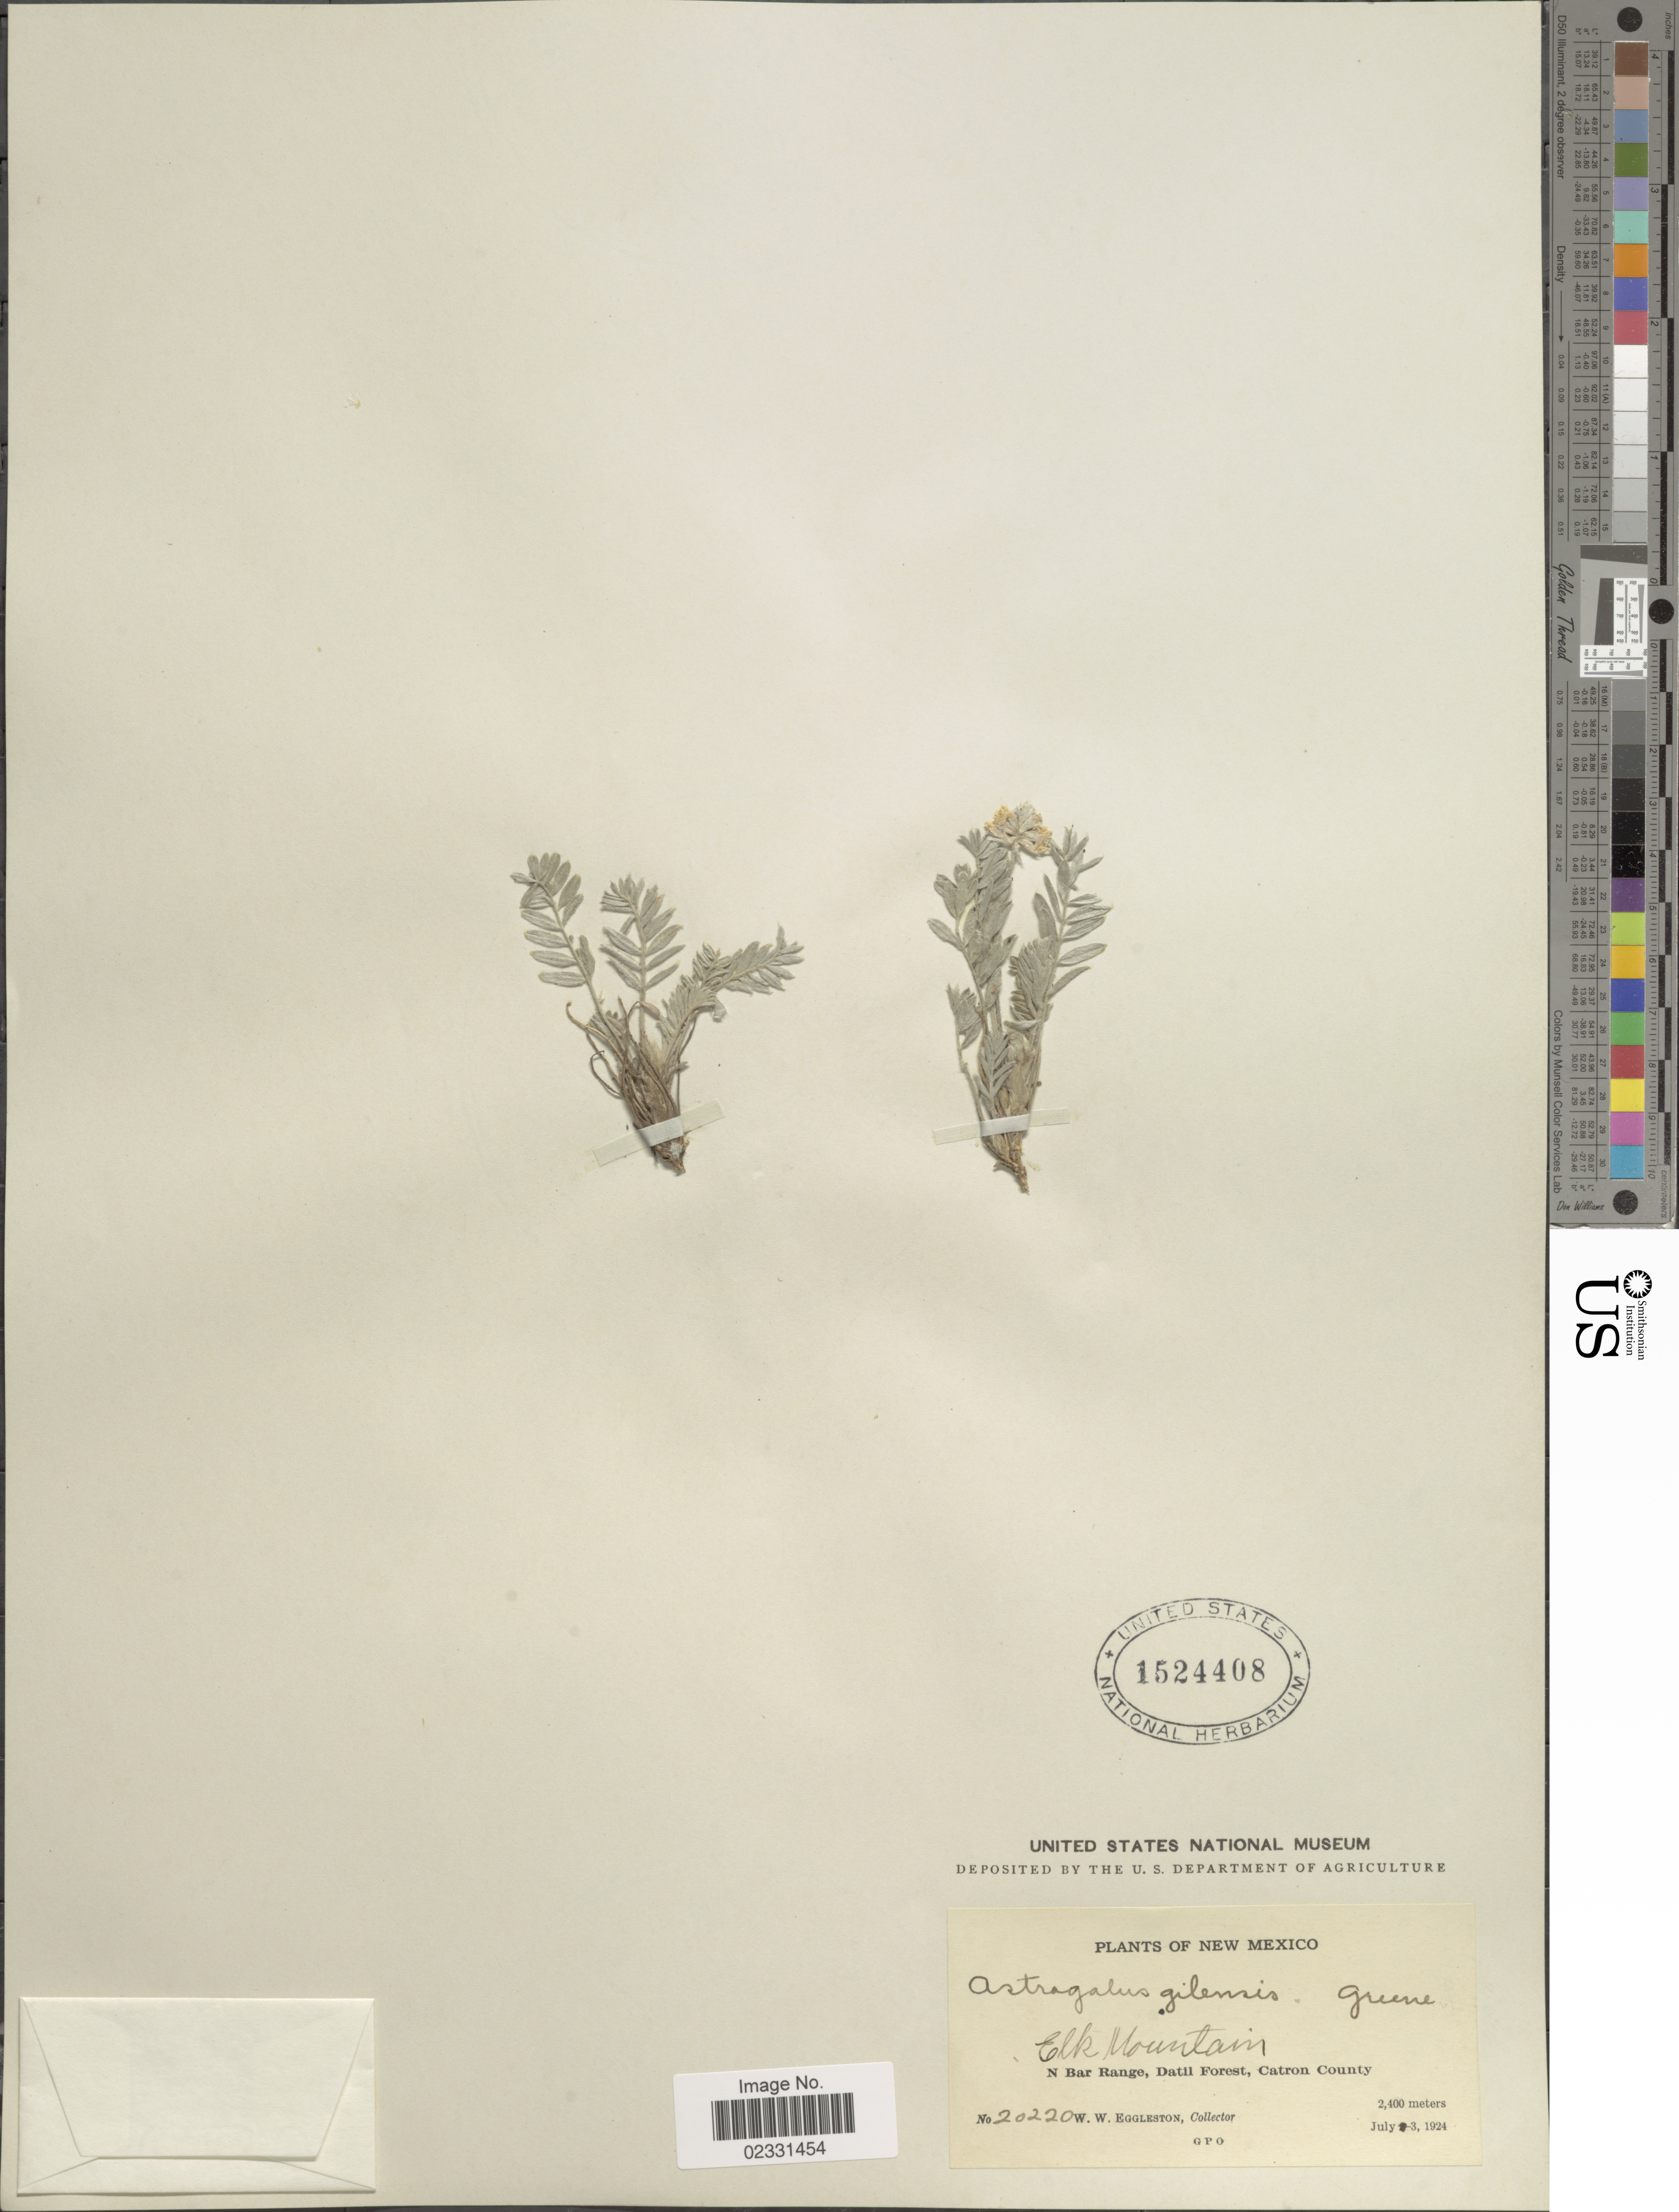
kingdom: Plantae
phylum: Tracheophyta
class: Magnoliopsida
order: Fabales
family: Fabaceae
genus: Astragalus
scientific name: Astragalus gilensis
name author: Greene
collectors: W. W. Eggleston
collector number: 20220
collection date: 1924-07-03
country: United States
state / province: New Mexico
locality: Elk Mountain, N Bar Range, Datil Forest, Catron County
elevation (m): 2400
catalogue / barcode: US 1524408